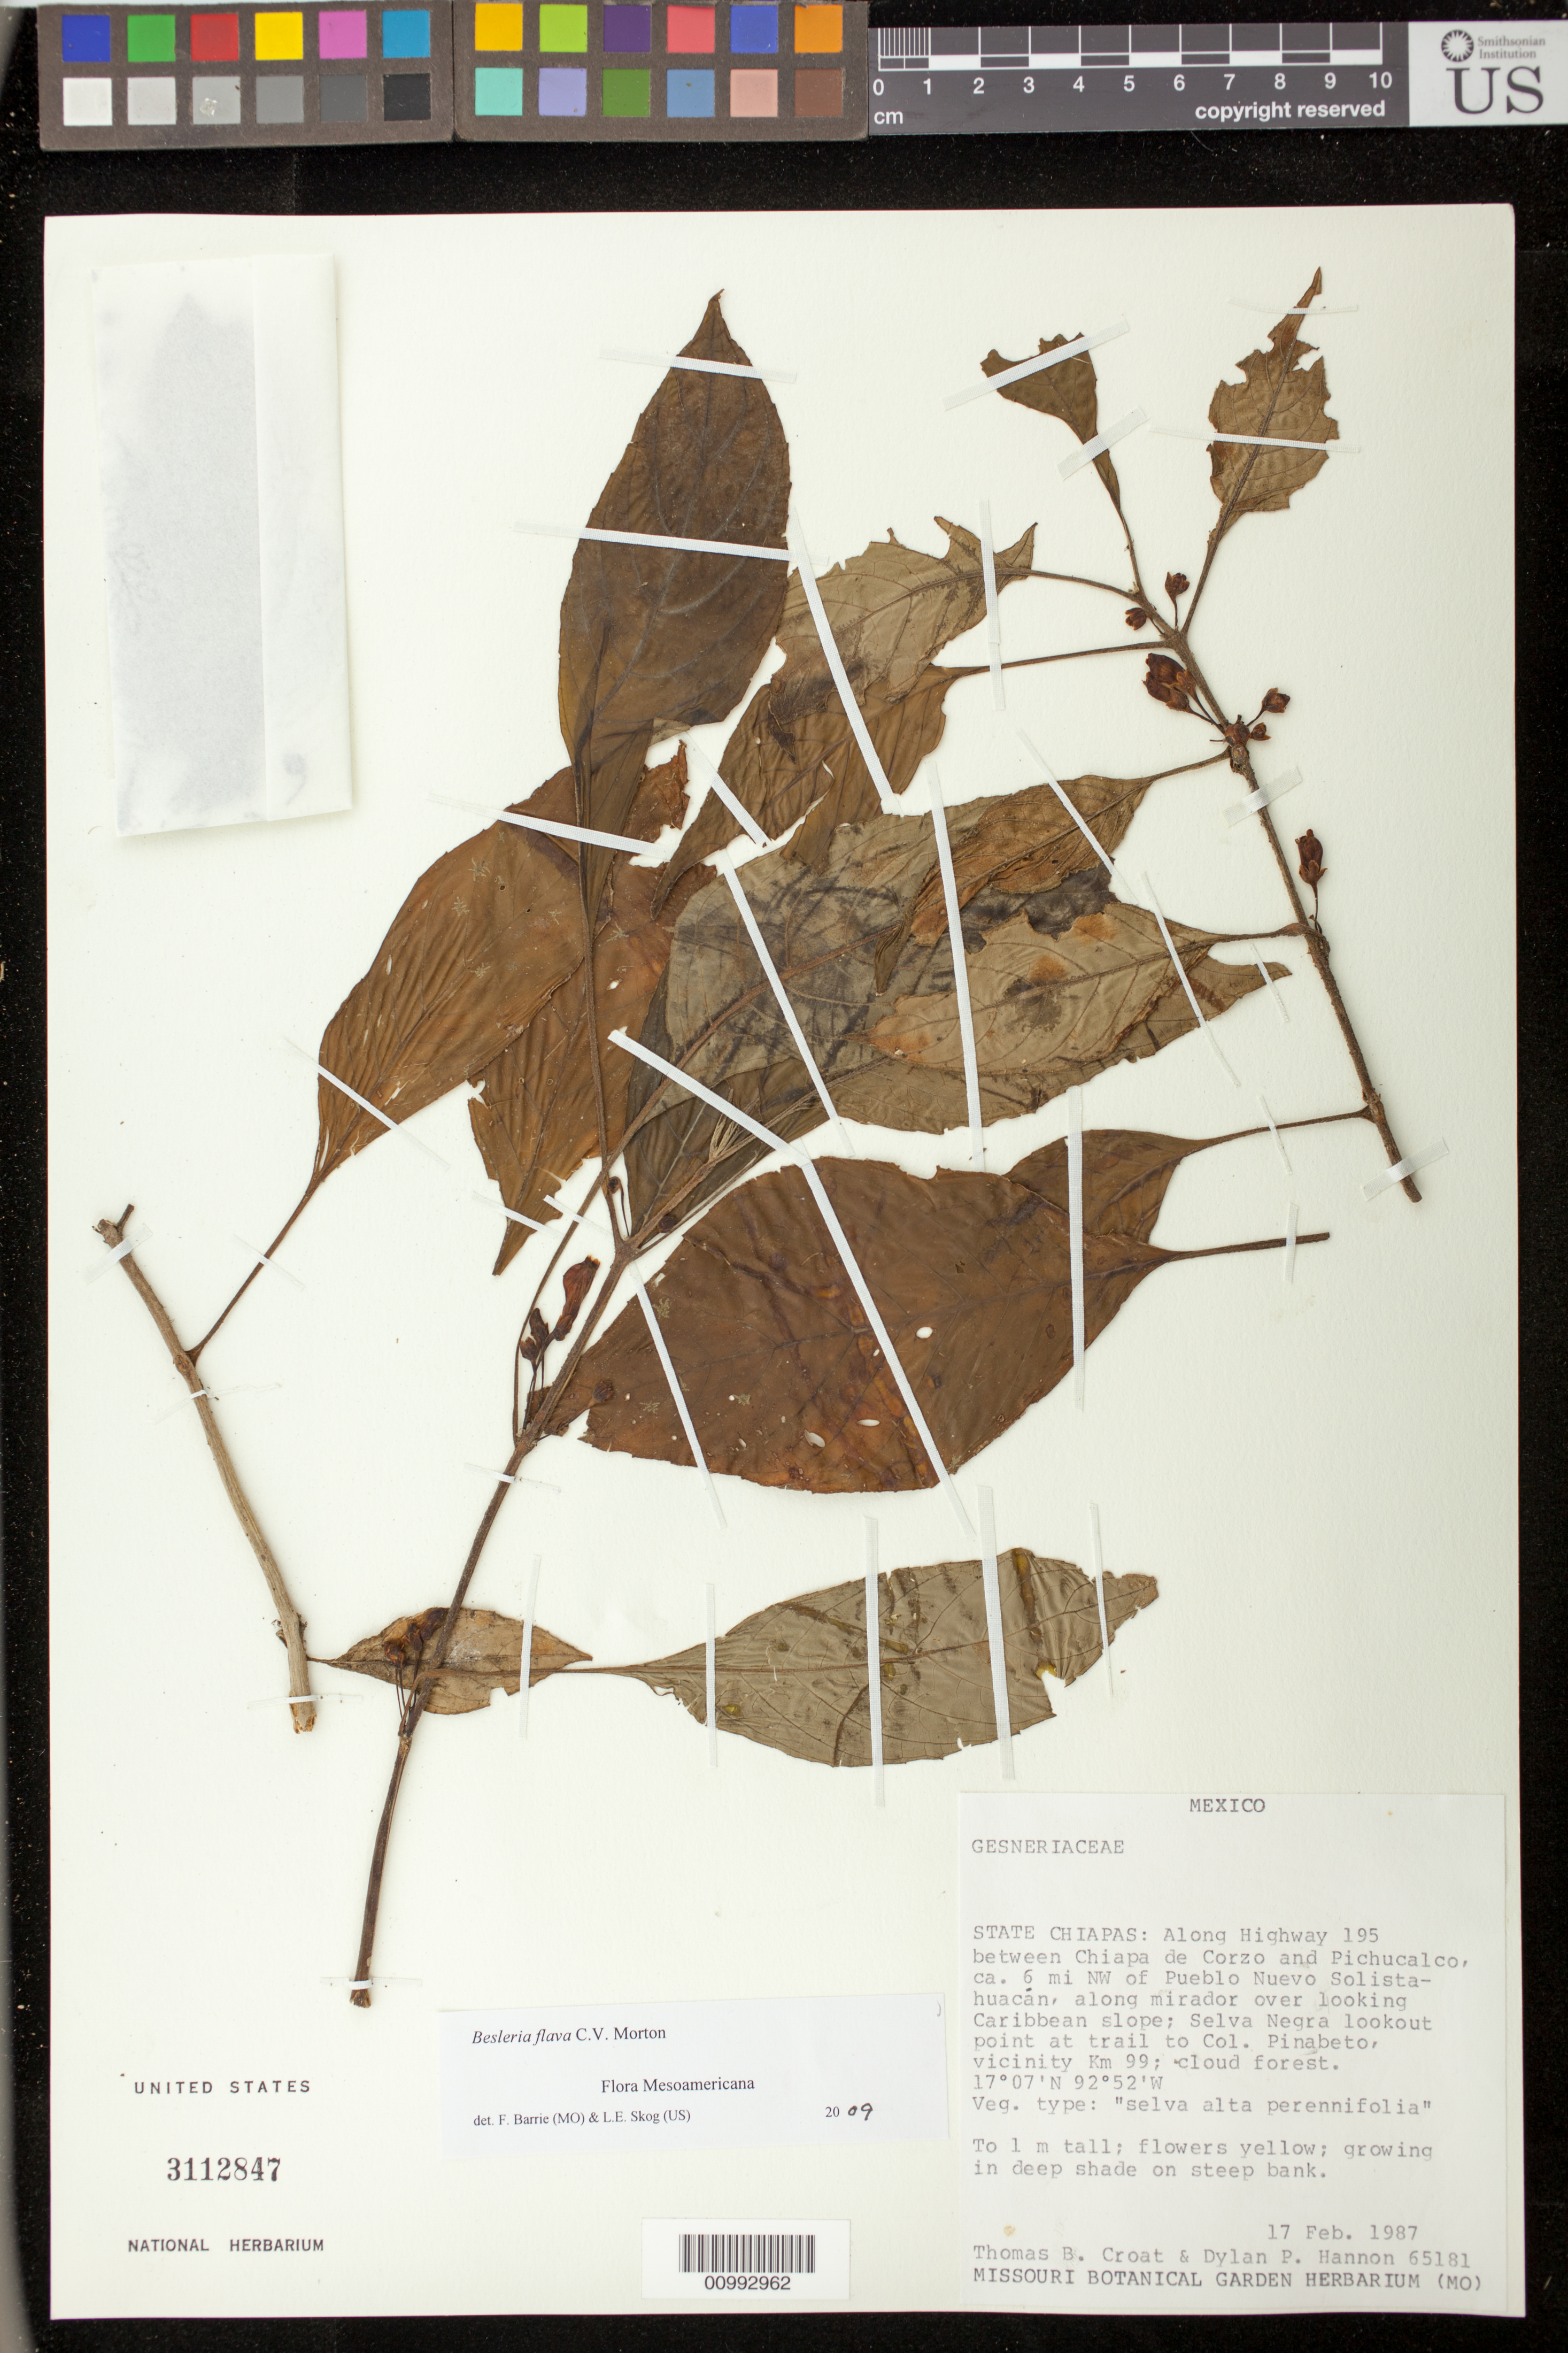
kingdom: Plantae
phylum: Tracheophyta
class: Magnoliopsida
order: Lamiales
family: Gesneriaceae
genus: Besleria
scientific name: Besleria flava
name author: C.V. Morton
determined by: Barrie, F. R.; Skog, Laurence E.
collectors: T. B. Croat & D. Hannon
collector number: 65181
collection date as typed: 17 Feb 1987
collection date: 1987-02-17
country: Mexico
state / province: Chiapas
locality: Along Highway 195 between Chiapa de Corzo and Pichucalco, ca. 6 mi NW of Pueblo Nuevo Solistahuacán, along mirador overlooking Caribbean slope; Selva Negra lookout point at trail to Col. Pinabeto, vicinity km 99.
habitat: Cloud forest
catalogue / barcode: US 3112847